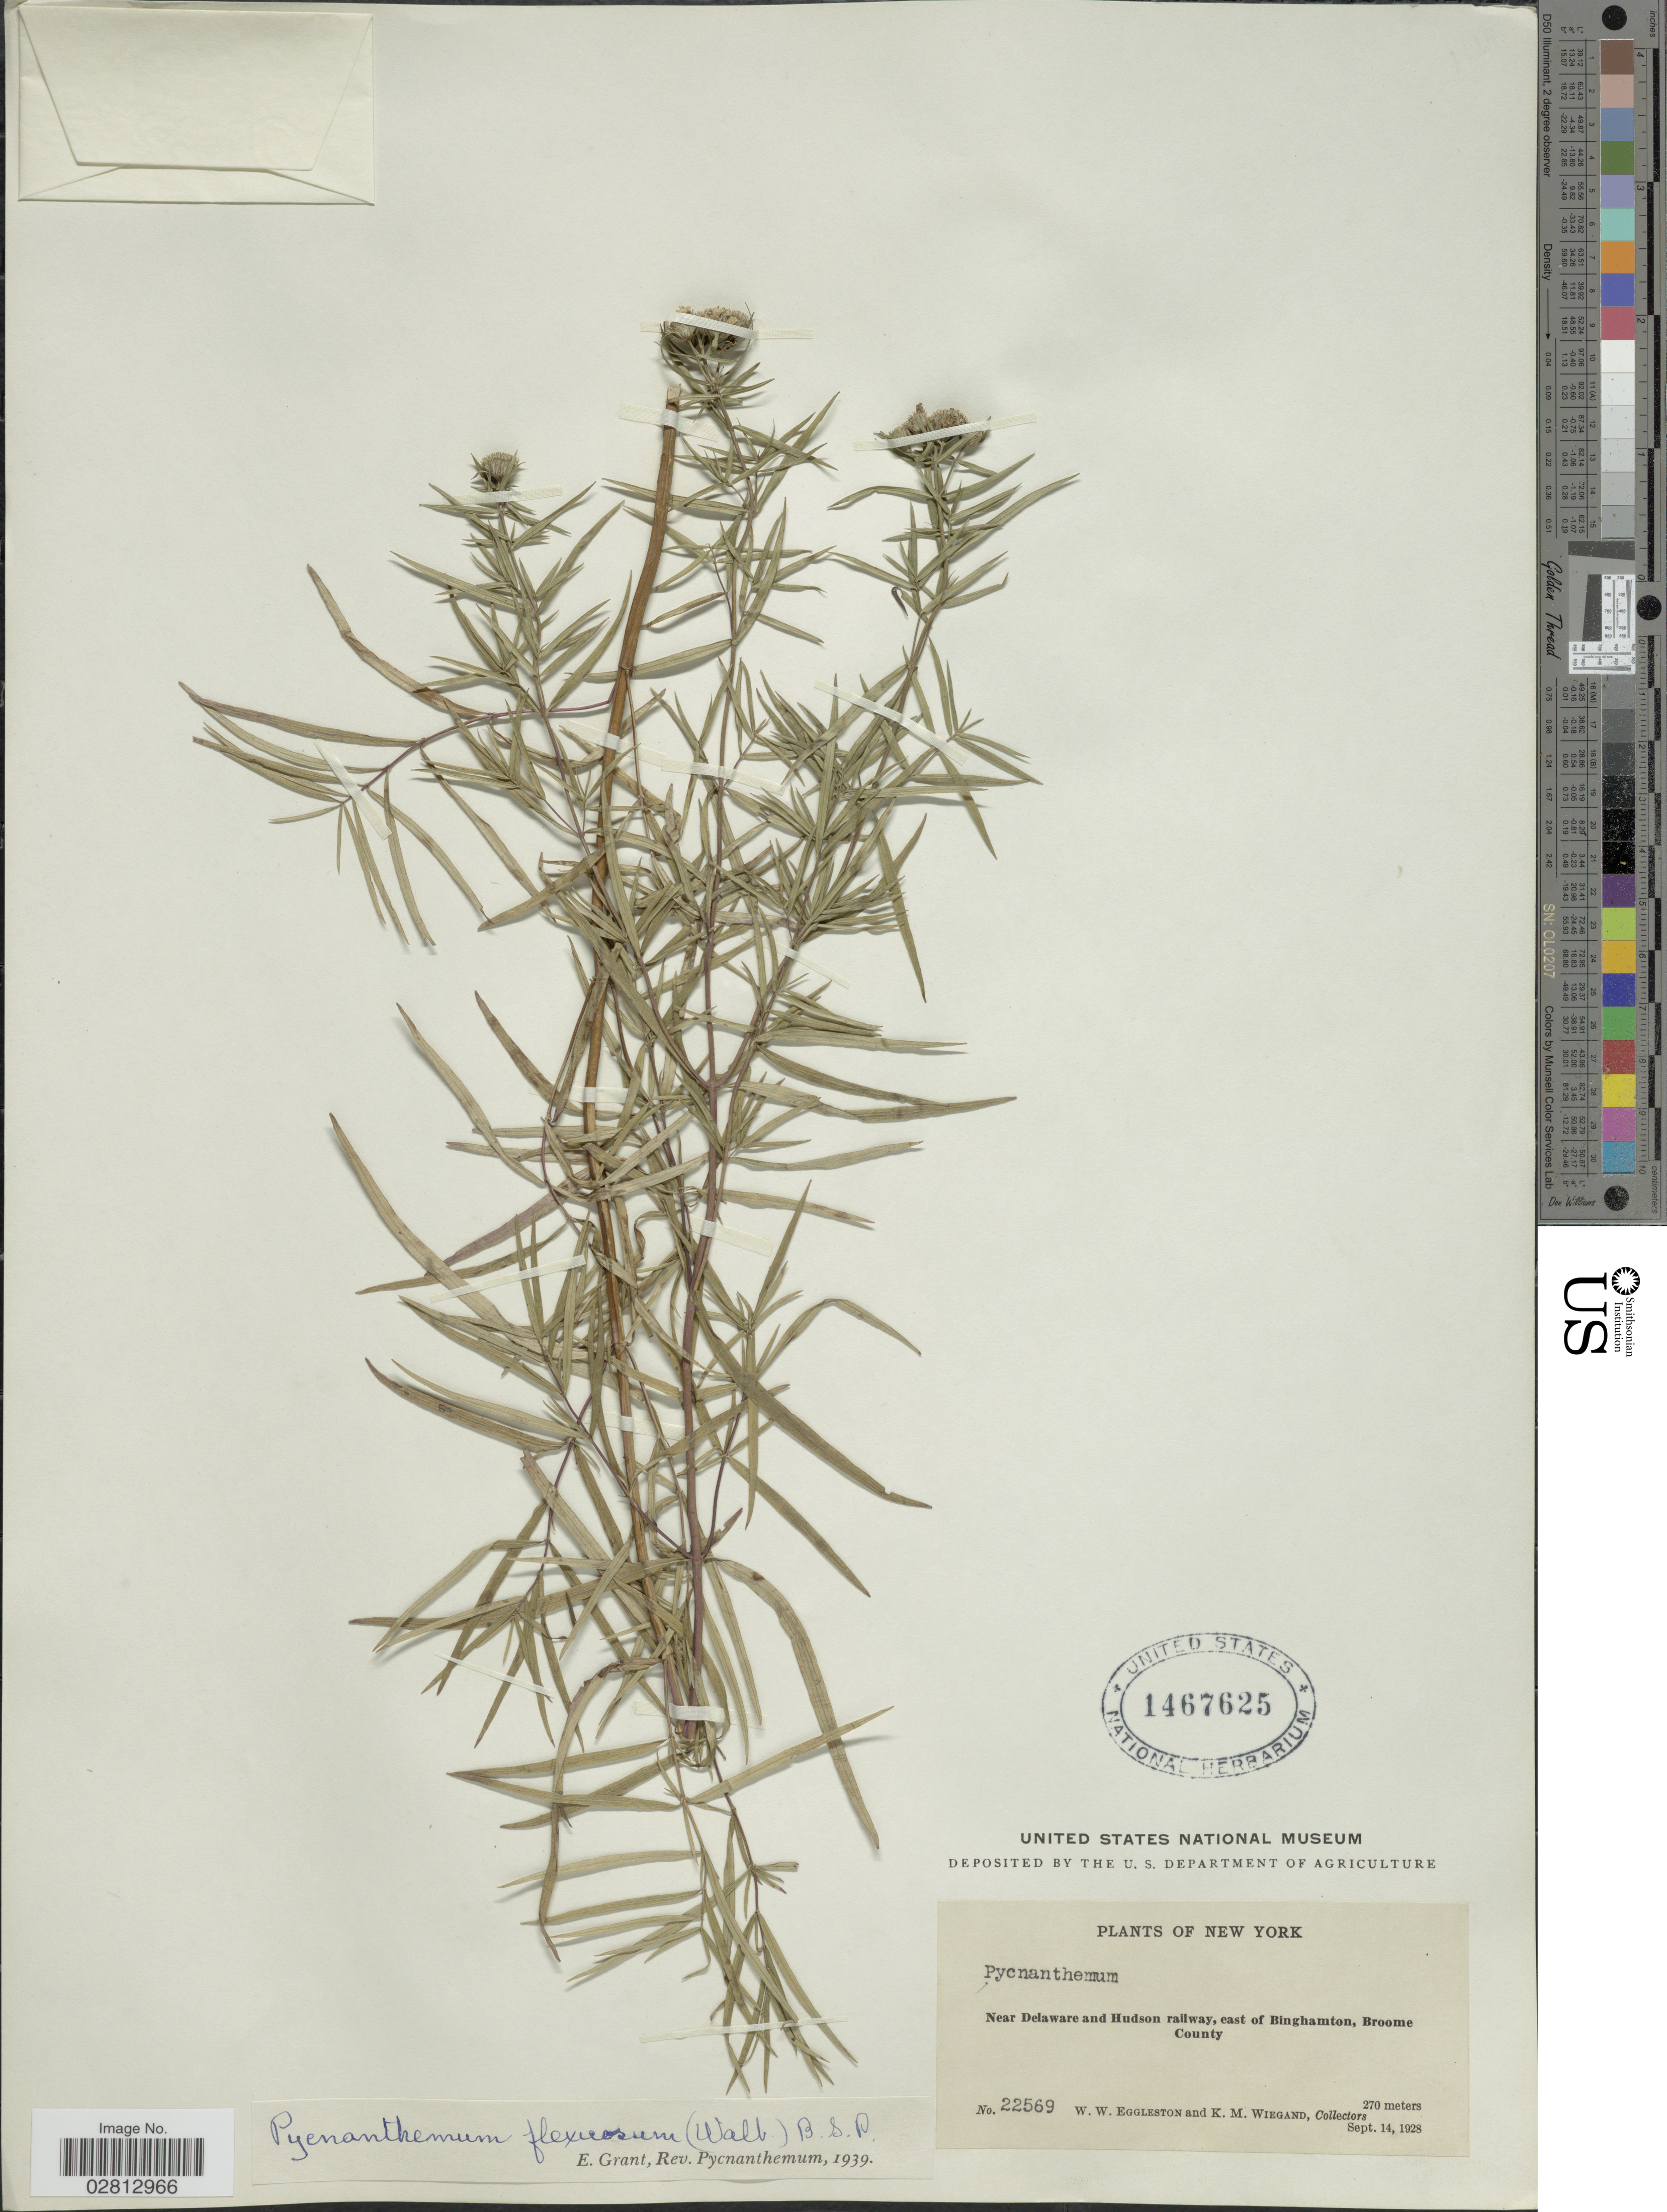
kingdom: Plantae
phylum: Tracheophyta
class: Magnoliopsida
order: Lamiales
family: Lamiaceae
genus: Pycnanthemum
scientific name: Pycnanthemum tenuifolium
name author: Schrad.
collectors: W. W. Eggleston & K. M. Wiegand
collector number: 22569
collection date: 1928-09-14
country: United States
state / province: New York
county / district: Broome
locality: Near Delaware and Hudson railway, east of Binghamton, Broome County.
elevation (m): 270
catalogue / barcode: US 1467625